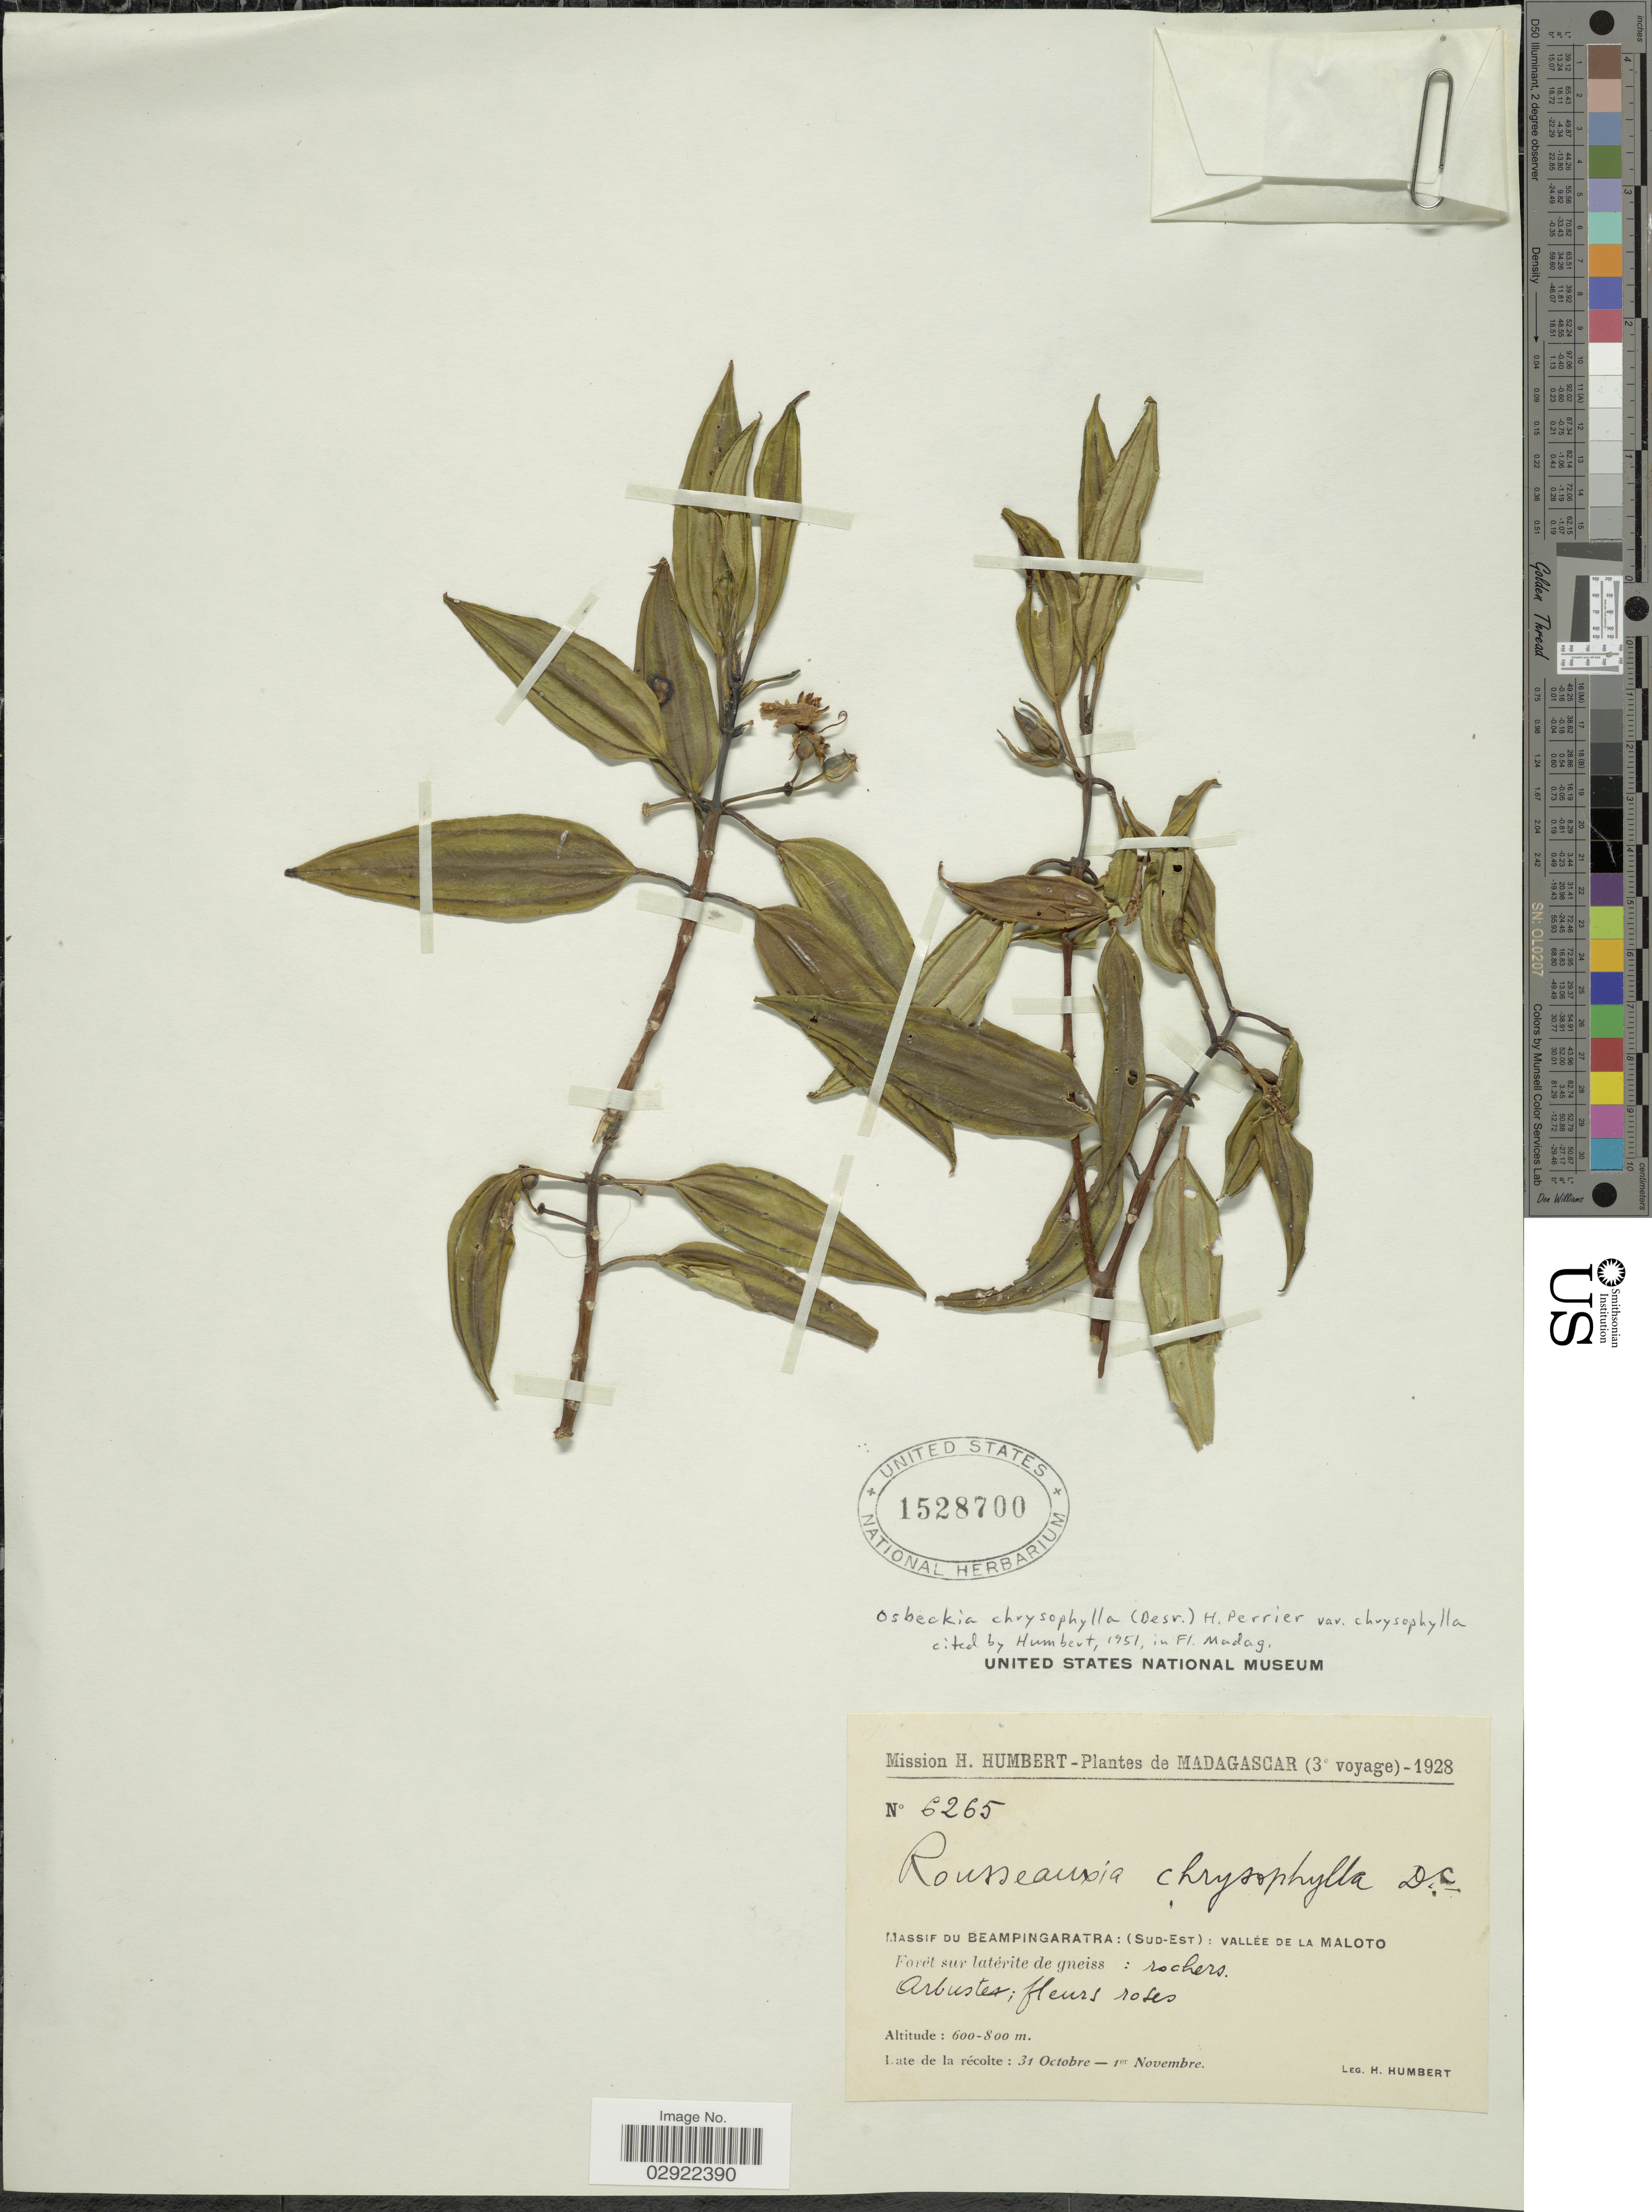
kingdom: Plantae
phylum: Tracheophyta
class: Magnoliopsida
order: Myrtales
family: Melastomataceae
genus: Rousseauxia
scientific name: Rousseauxia chrysophylla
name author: DC.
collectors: H. Humbert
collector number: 6265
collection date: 1928-10-31/1928-11-01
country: Madagascar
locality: Massif du Beampingaratra: (Sud-Est): Vallée de la Maloto.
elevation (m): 600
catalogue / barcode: US 1528700